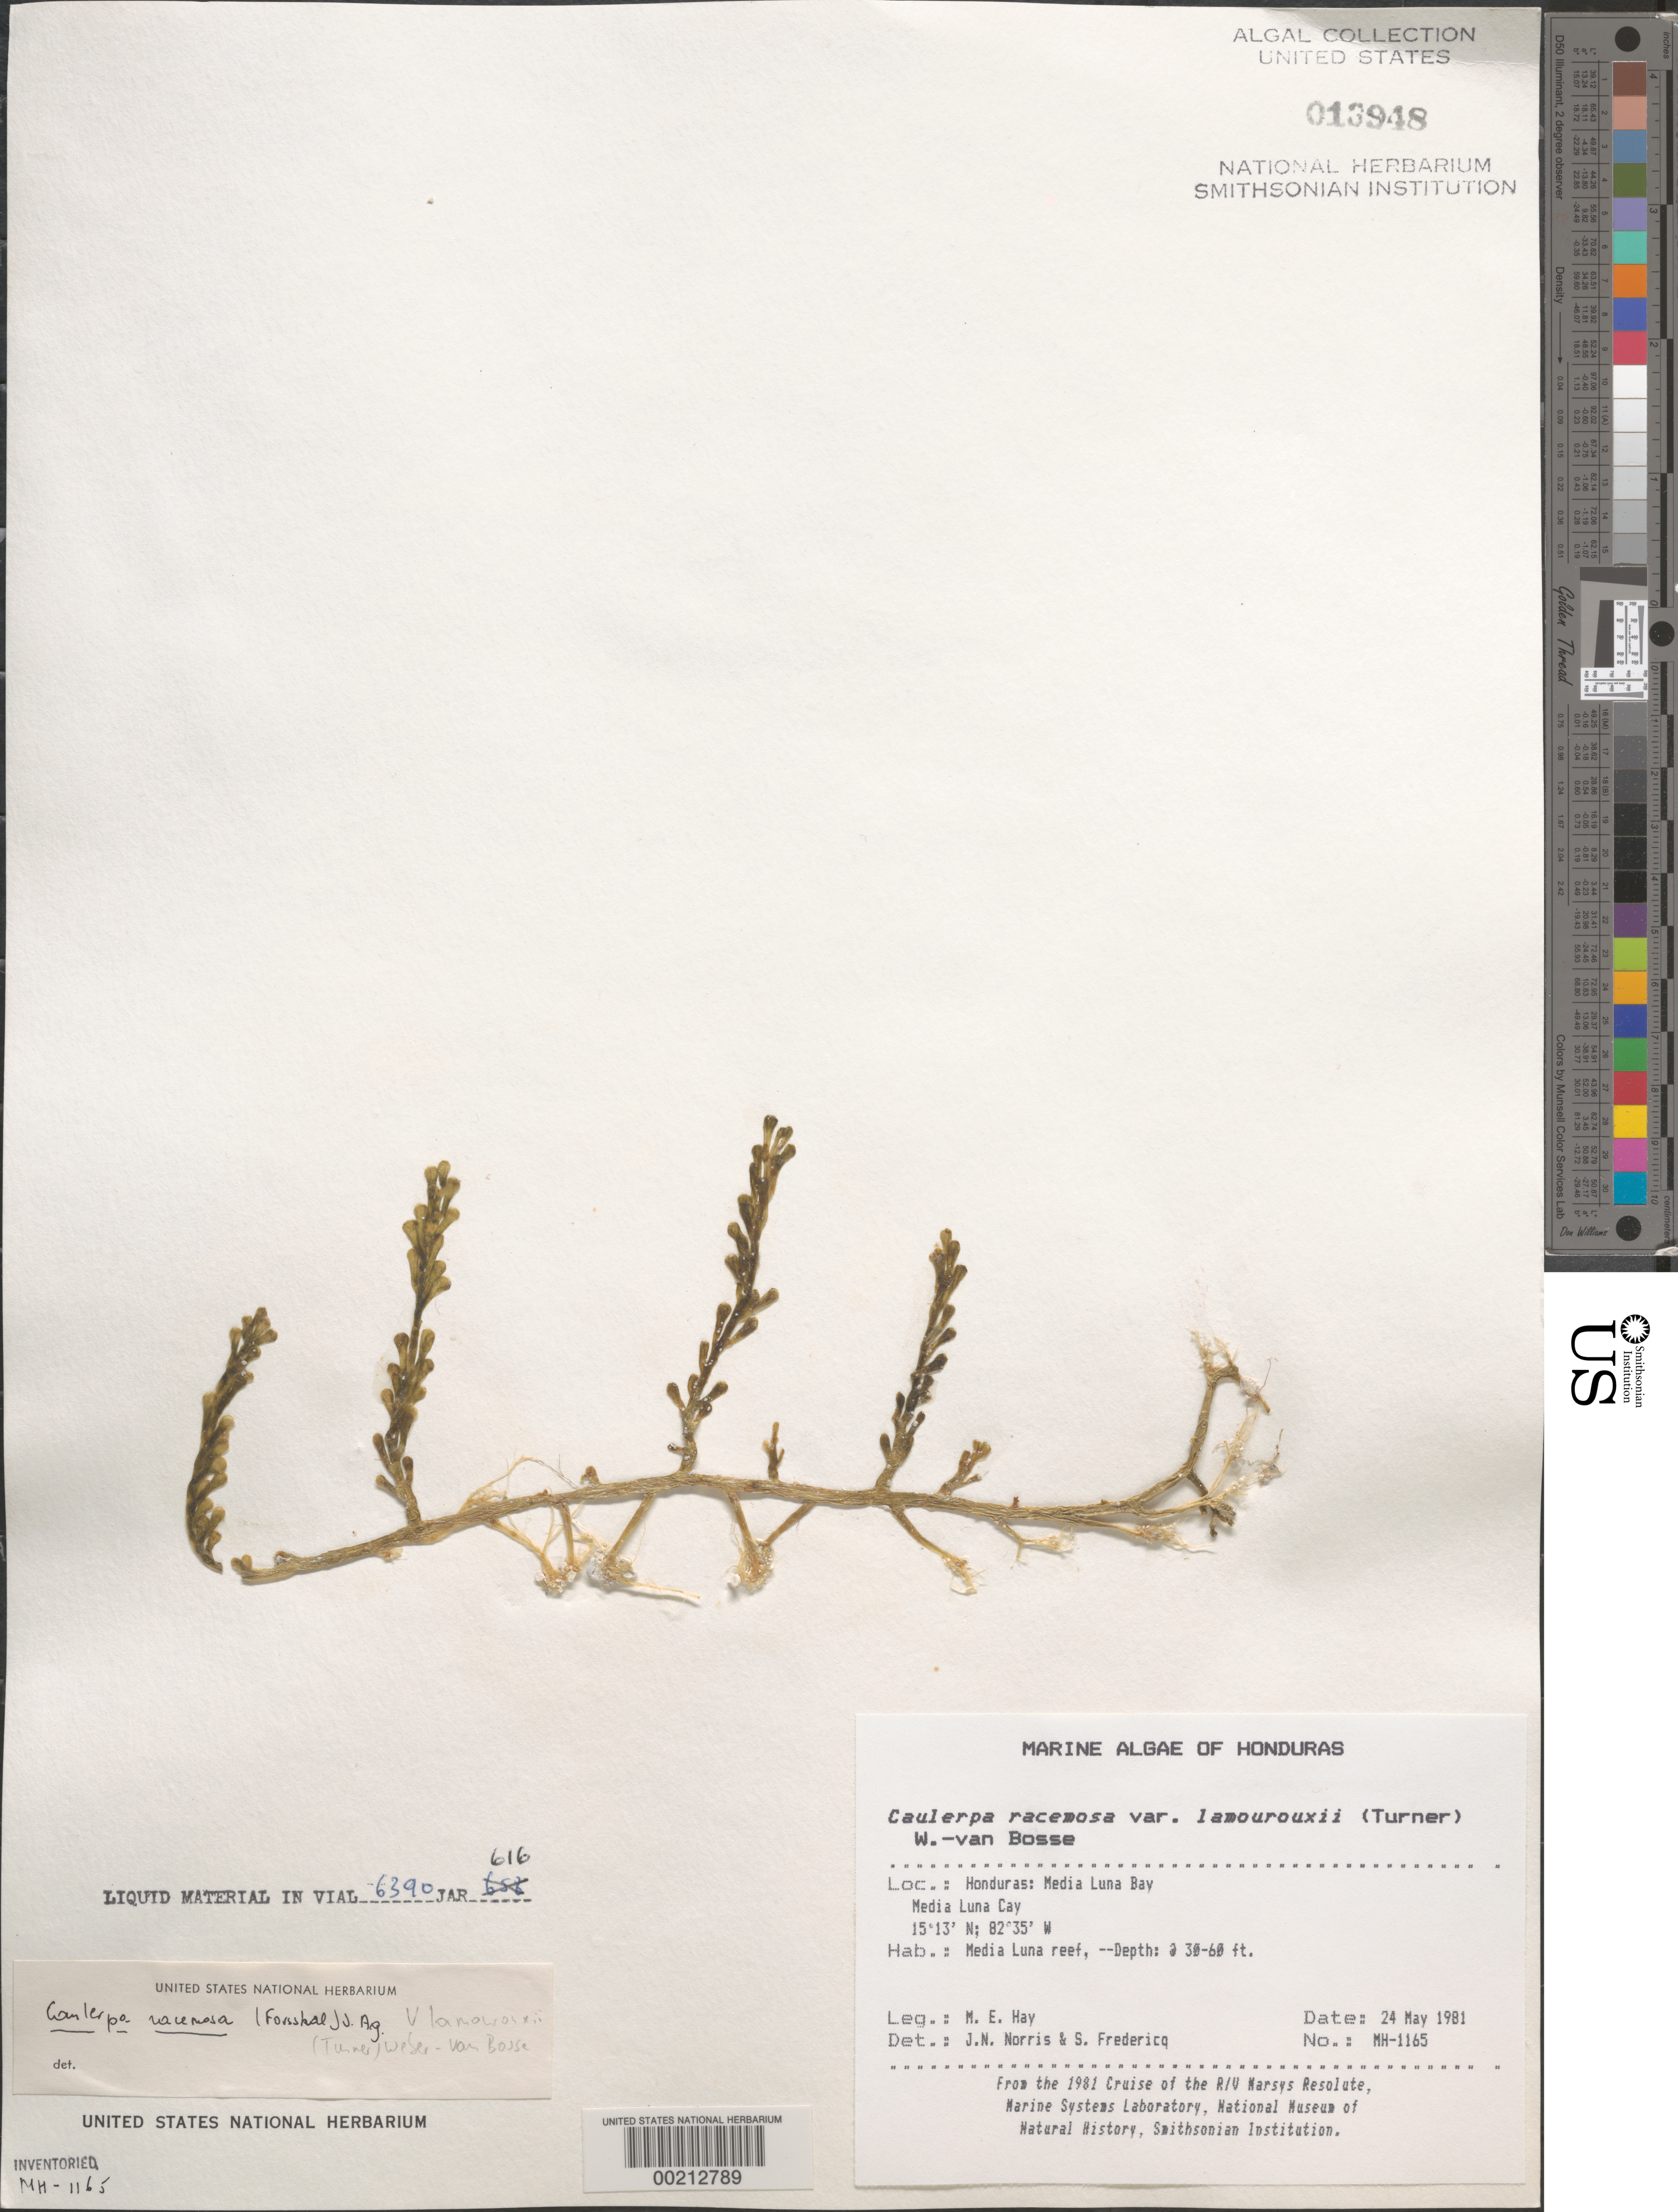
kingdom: Plantae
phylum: Chlorophyta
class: Ulvophyceae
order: Bryopsidales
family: Caulerpaceae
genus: Caulerpa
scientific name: Caulerpa racemosa var. lamourouxii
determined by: Norris, J. N.; Fredericq, S.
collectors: M. E. Hay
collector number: MEH-1165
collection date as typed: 24 May 1981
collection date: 1981-05-24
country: Honduras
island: Media Luna Cay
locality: Media Luna Bay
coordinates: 15 13' N, 82 35' W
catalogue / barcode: US 13948